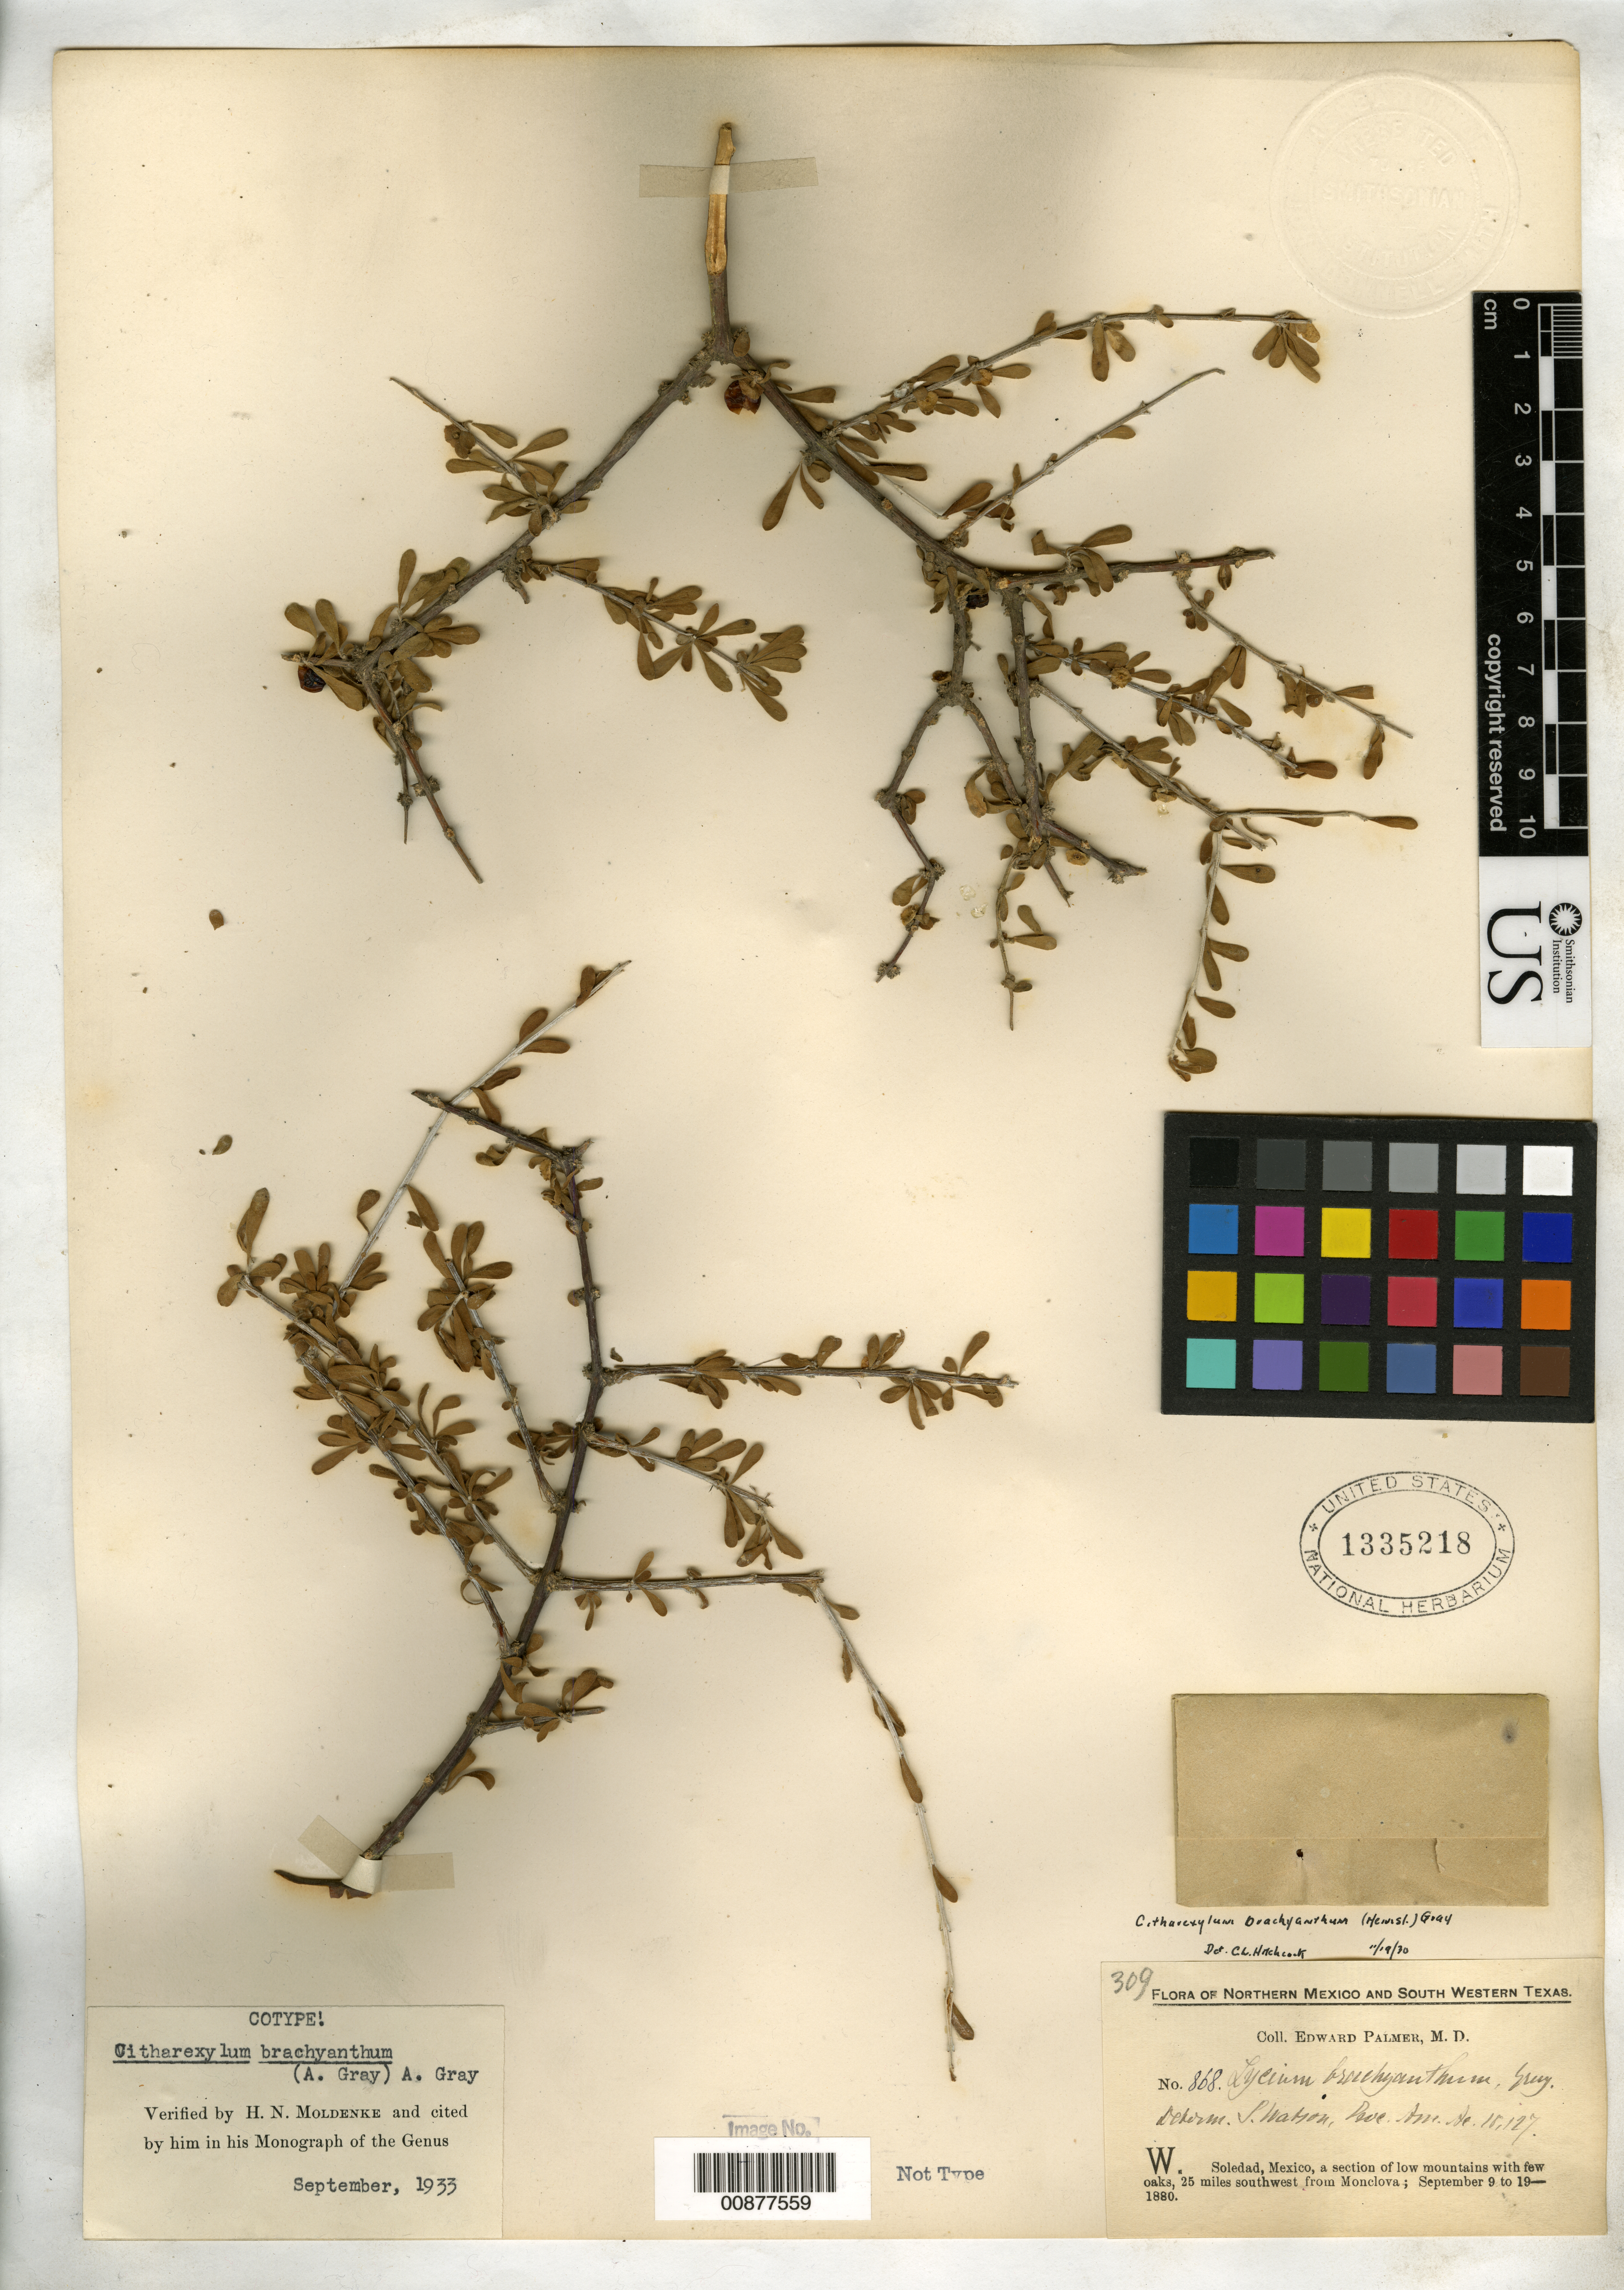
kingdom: Plantae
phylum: Tracheophyta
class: Magnoliopsida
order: Solanales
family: Solanaceae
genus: Lycium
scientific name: Lycium brachyanthum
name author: A. Gray ex Hemsl.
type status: Isosyntype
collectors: E. Palmer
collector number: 868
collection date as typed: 09 Sep 1880 to 19 Sep 1880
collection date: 1880-09-09/1880-09-19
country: Mexico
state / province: Coahuila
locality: W. Soledad, 25 miles southwest from Monclova, Coahuila.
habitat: A section of low mountains with few oaks.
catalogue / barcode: US 1335218